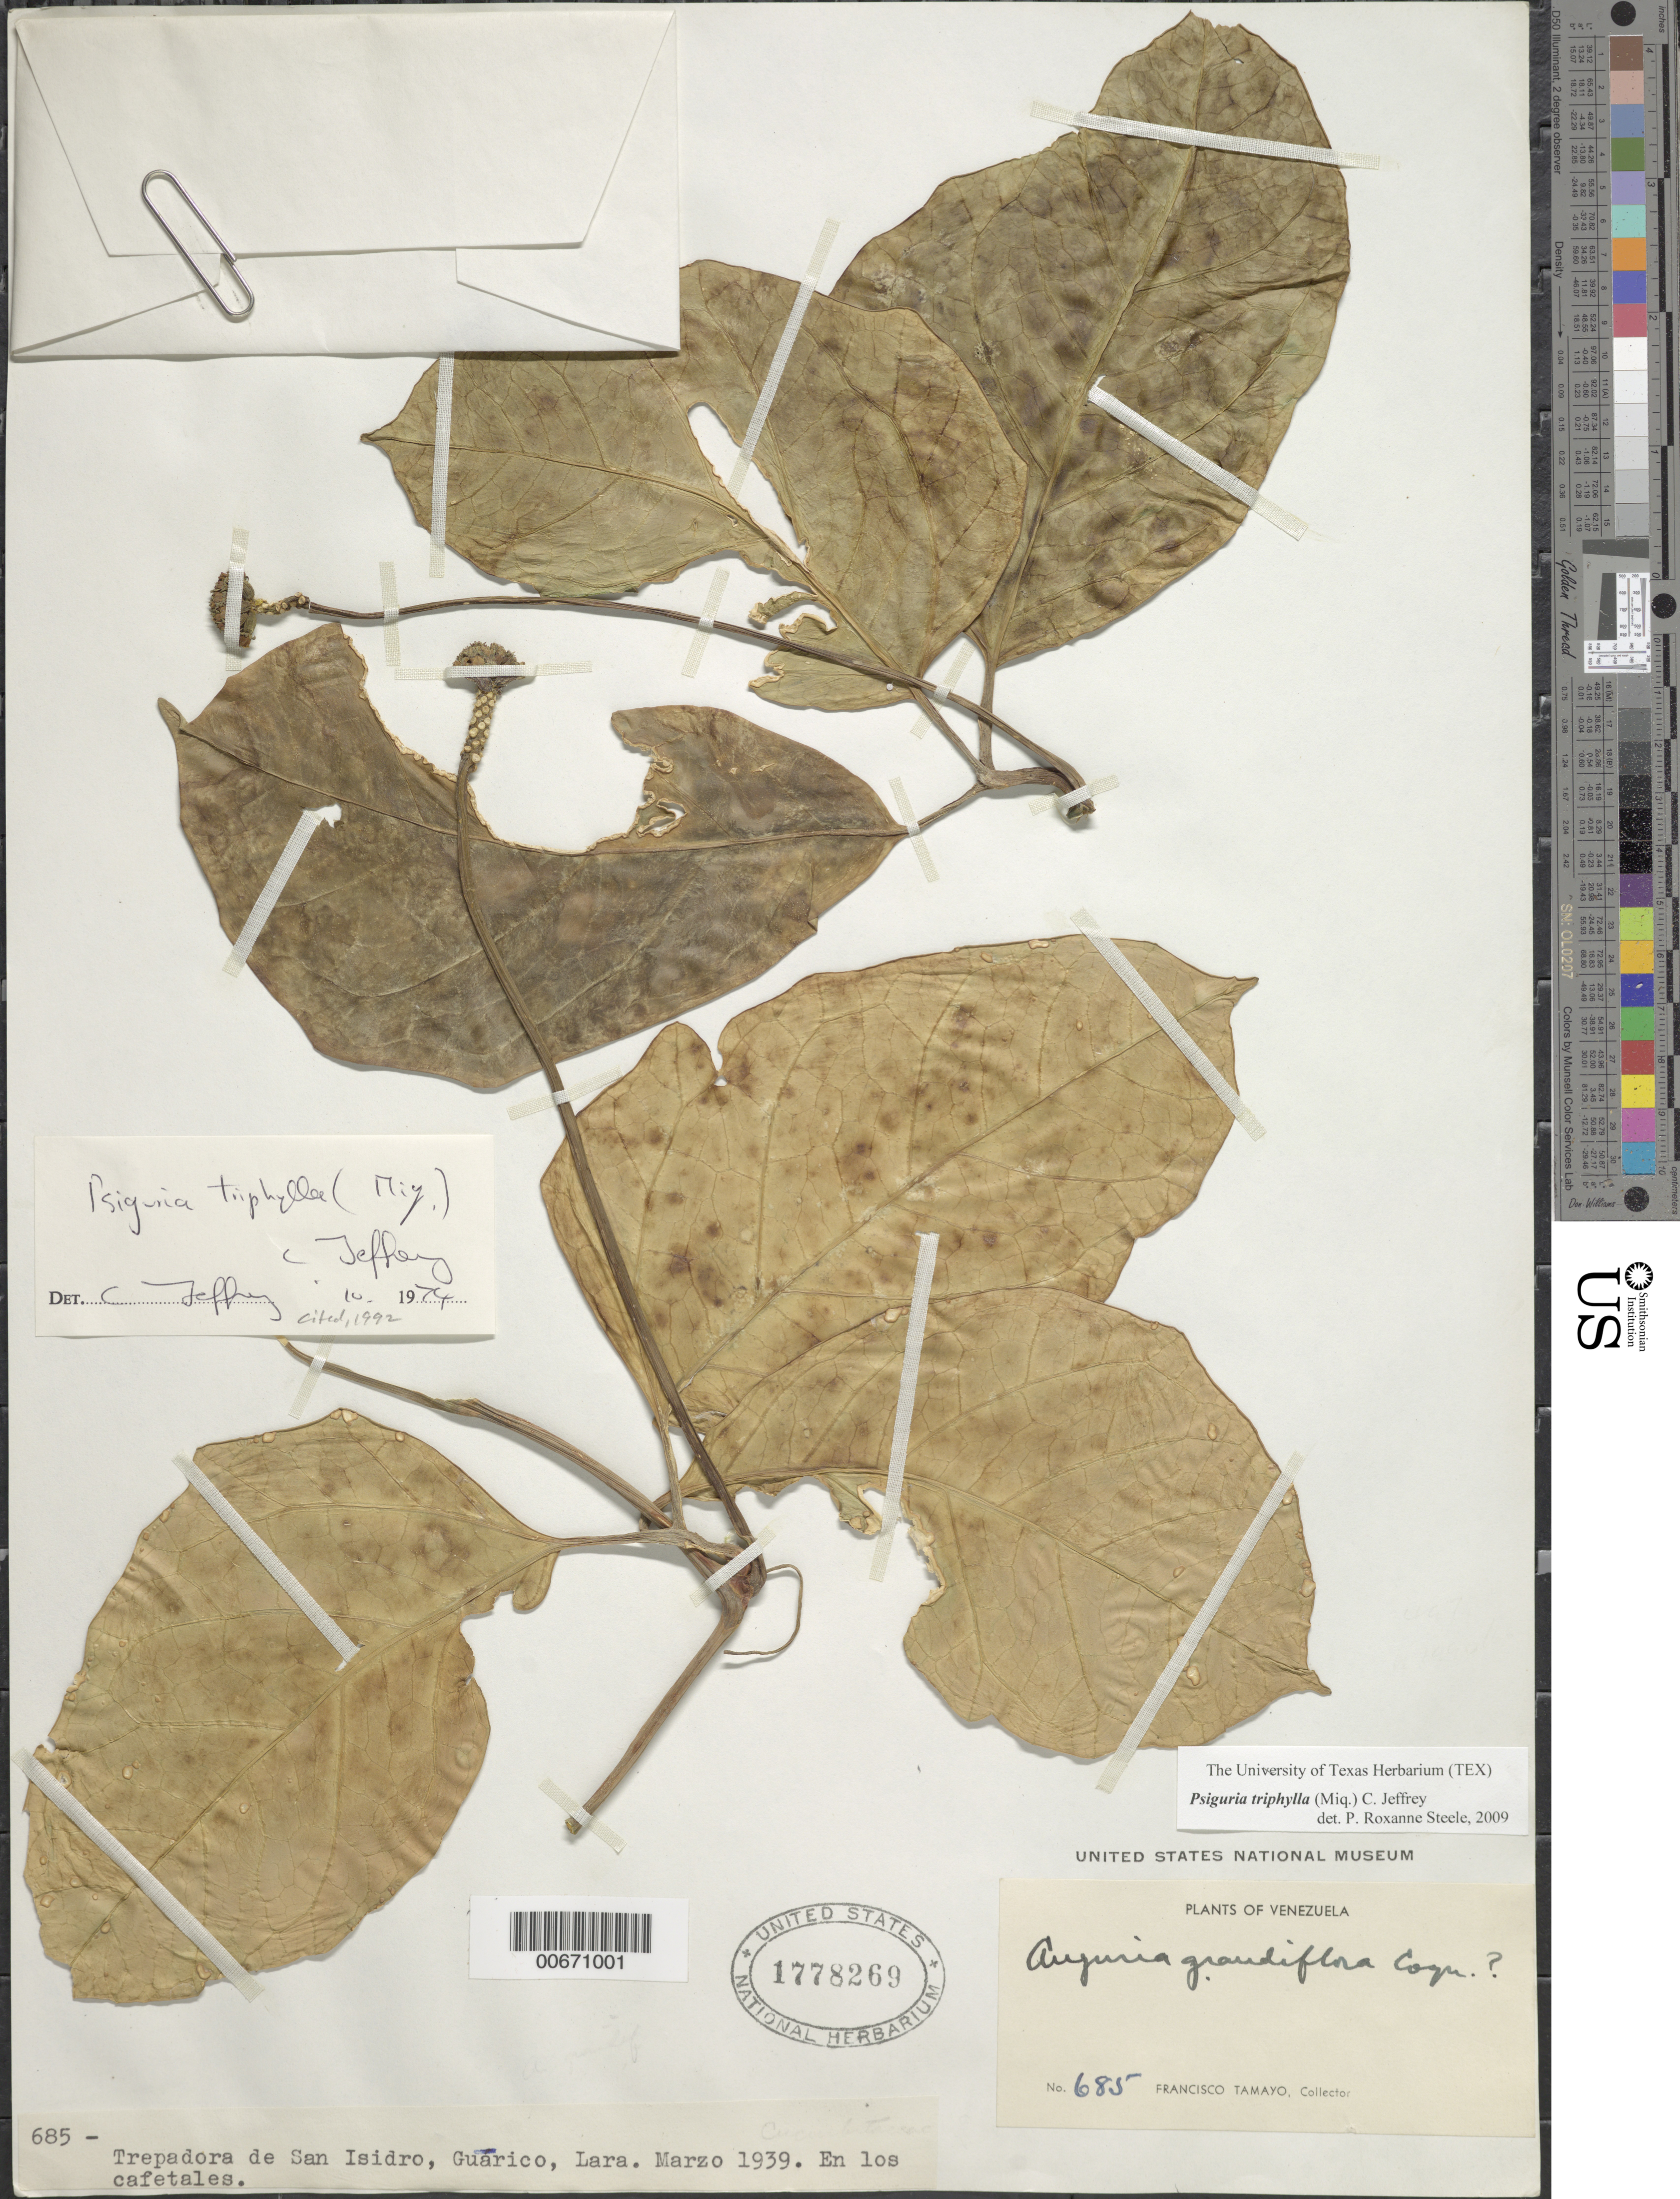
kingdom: Plantae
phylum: Tracheophyta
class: Magnoliopsida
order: Cucurbitales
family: Cucurbitaceae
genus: Psiguria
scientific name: Psiguria triphylla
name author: (Miq.) C. Jeffrey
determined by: Jeffrey, C.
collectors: F. Tamayo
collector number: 685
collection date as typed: Mar-39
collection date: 1939-03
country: Venezuela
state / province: Lara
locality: Trepadora de San Isidro, Guarico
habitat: En los cafetales (In coffee plantations)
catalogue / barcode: US 1778269